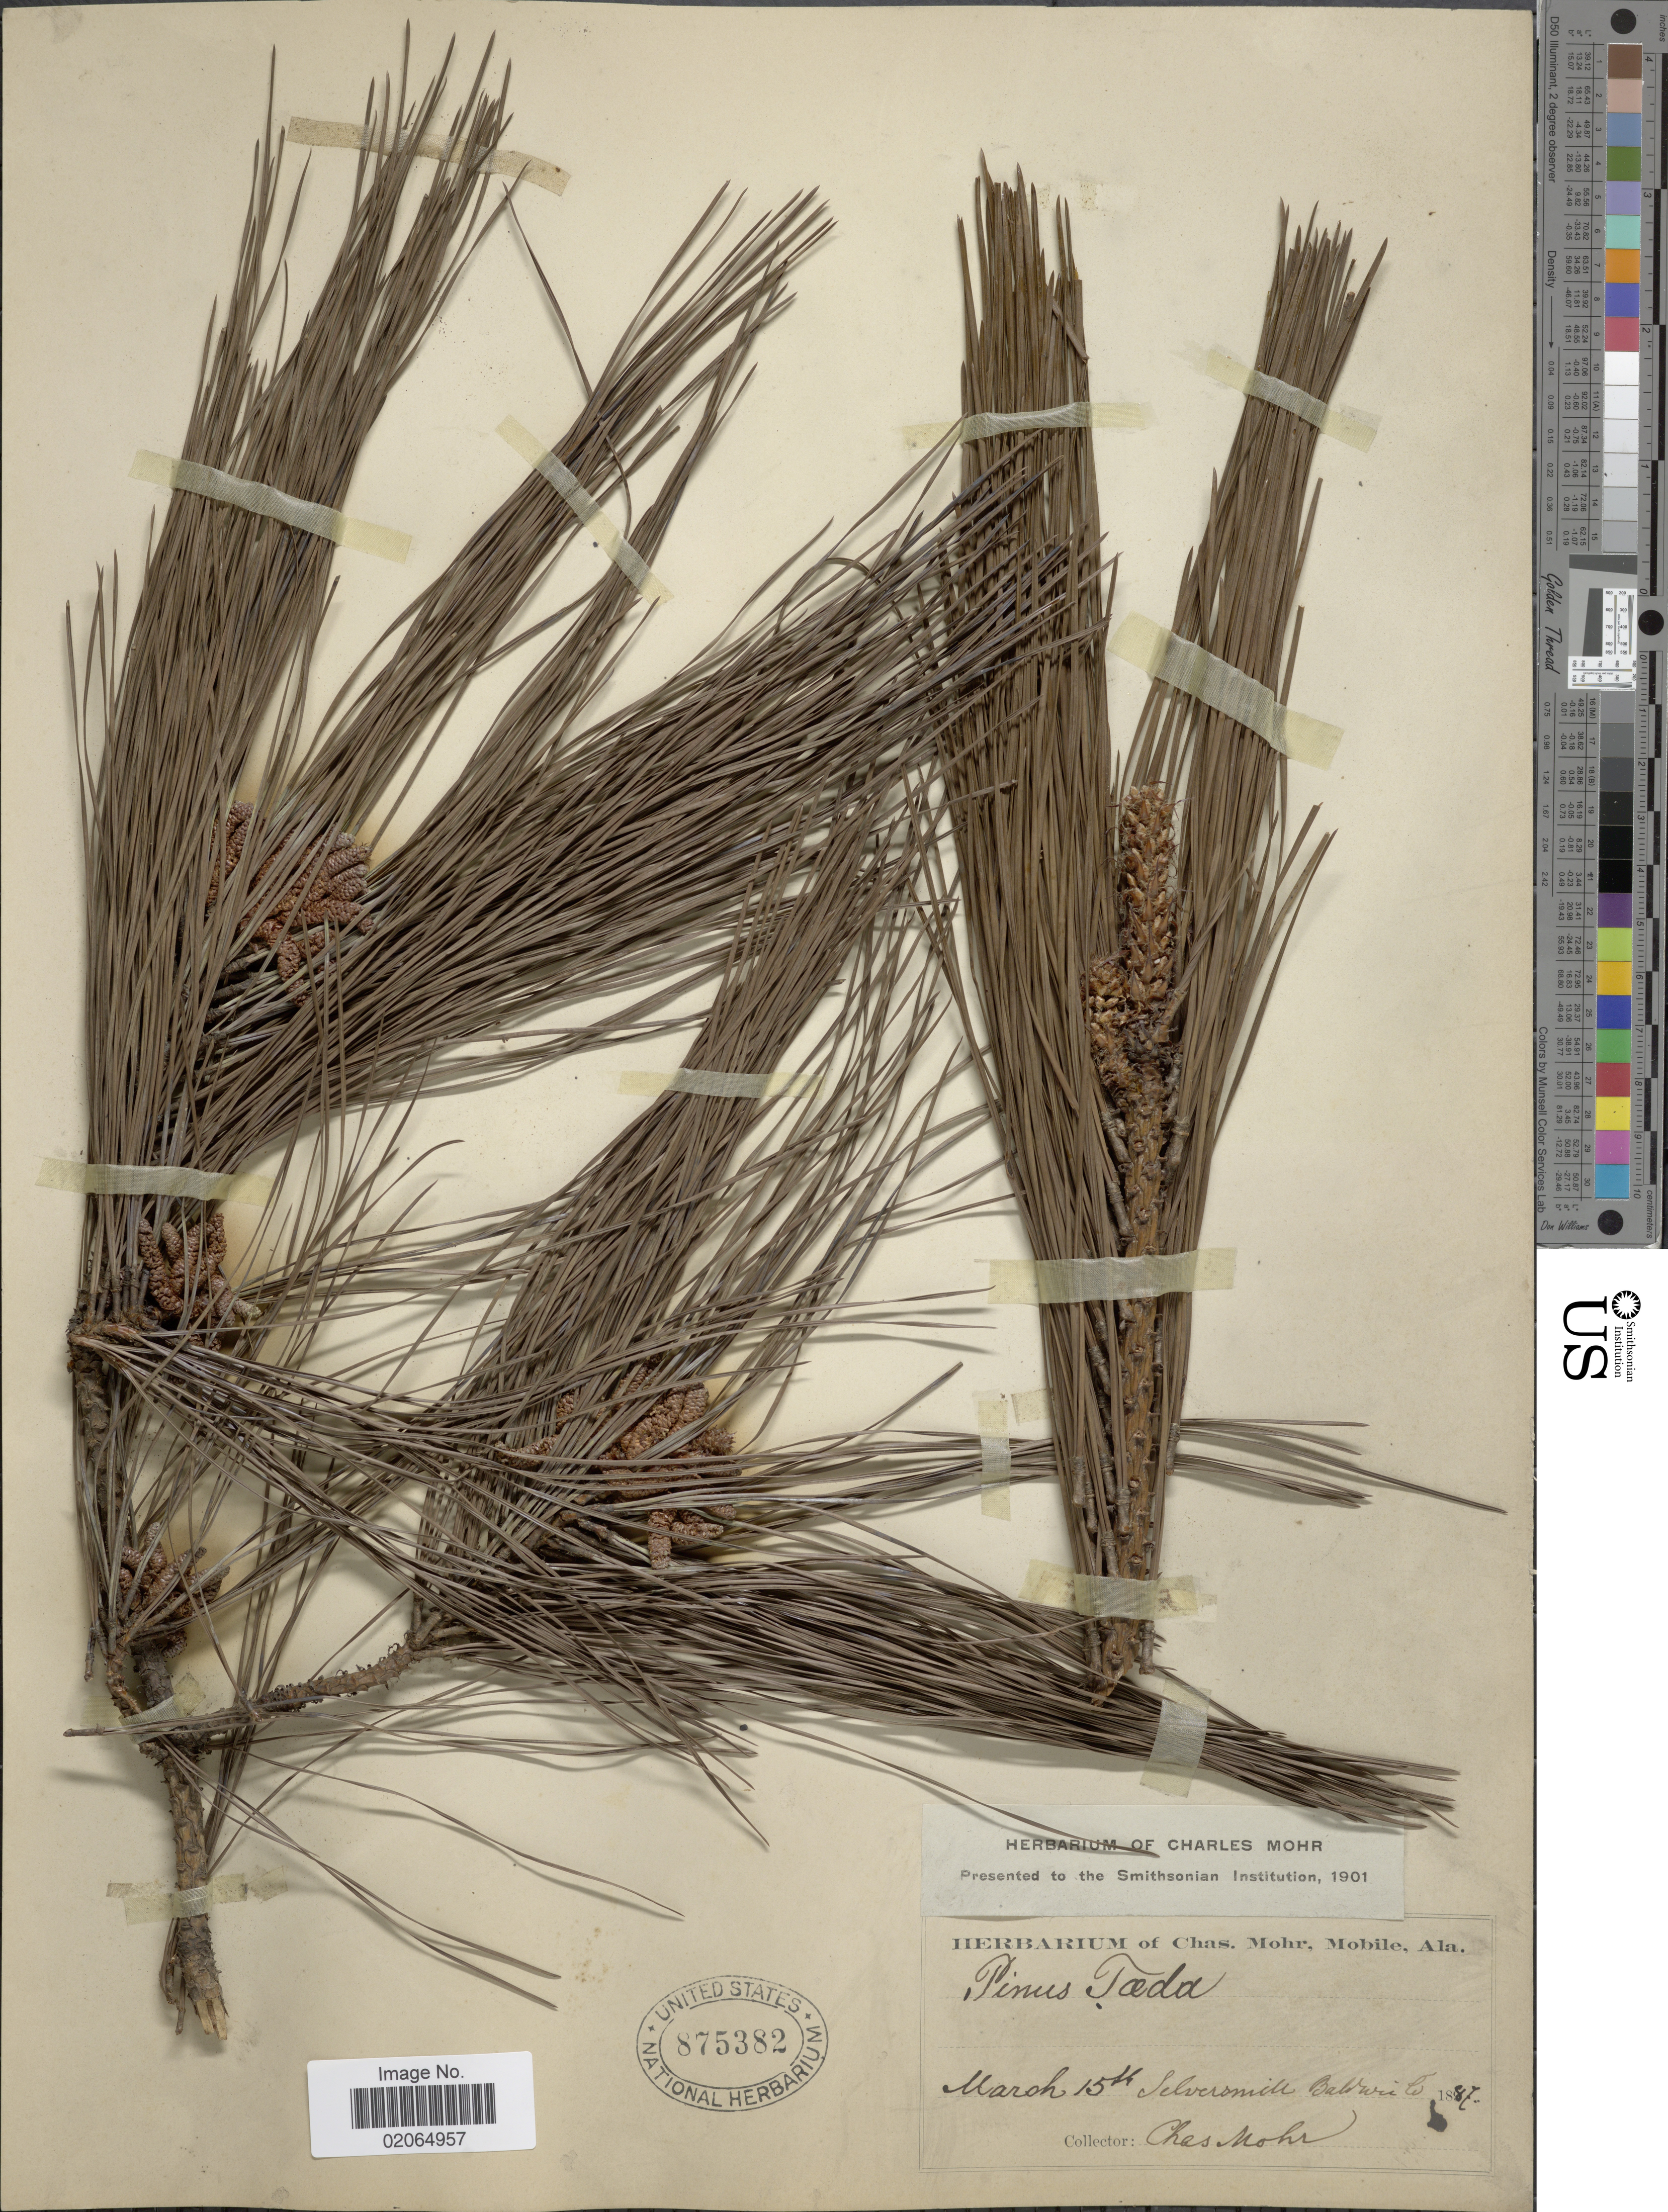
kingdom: Plantae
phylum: Tracheophyta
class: Pinopsida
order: Pinales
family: Pinaceae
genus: Pinus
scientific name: Pinus taeda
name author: L.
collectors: C. T. Mohr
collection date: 1887-03-15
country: United States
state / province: Alabama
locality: Silversmill, Baldwin Co.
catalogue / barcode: US 875382